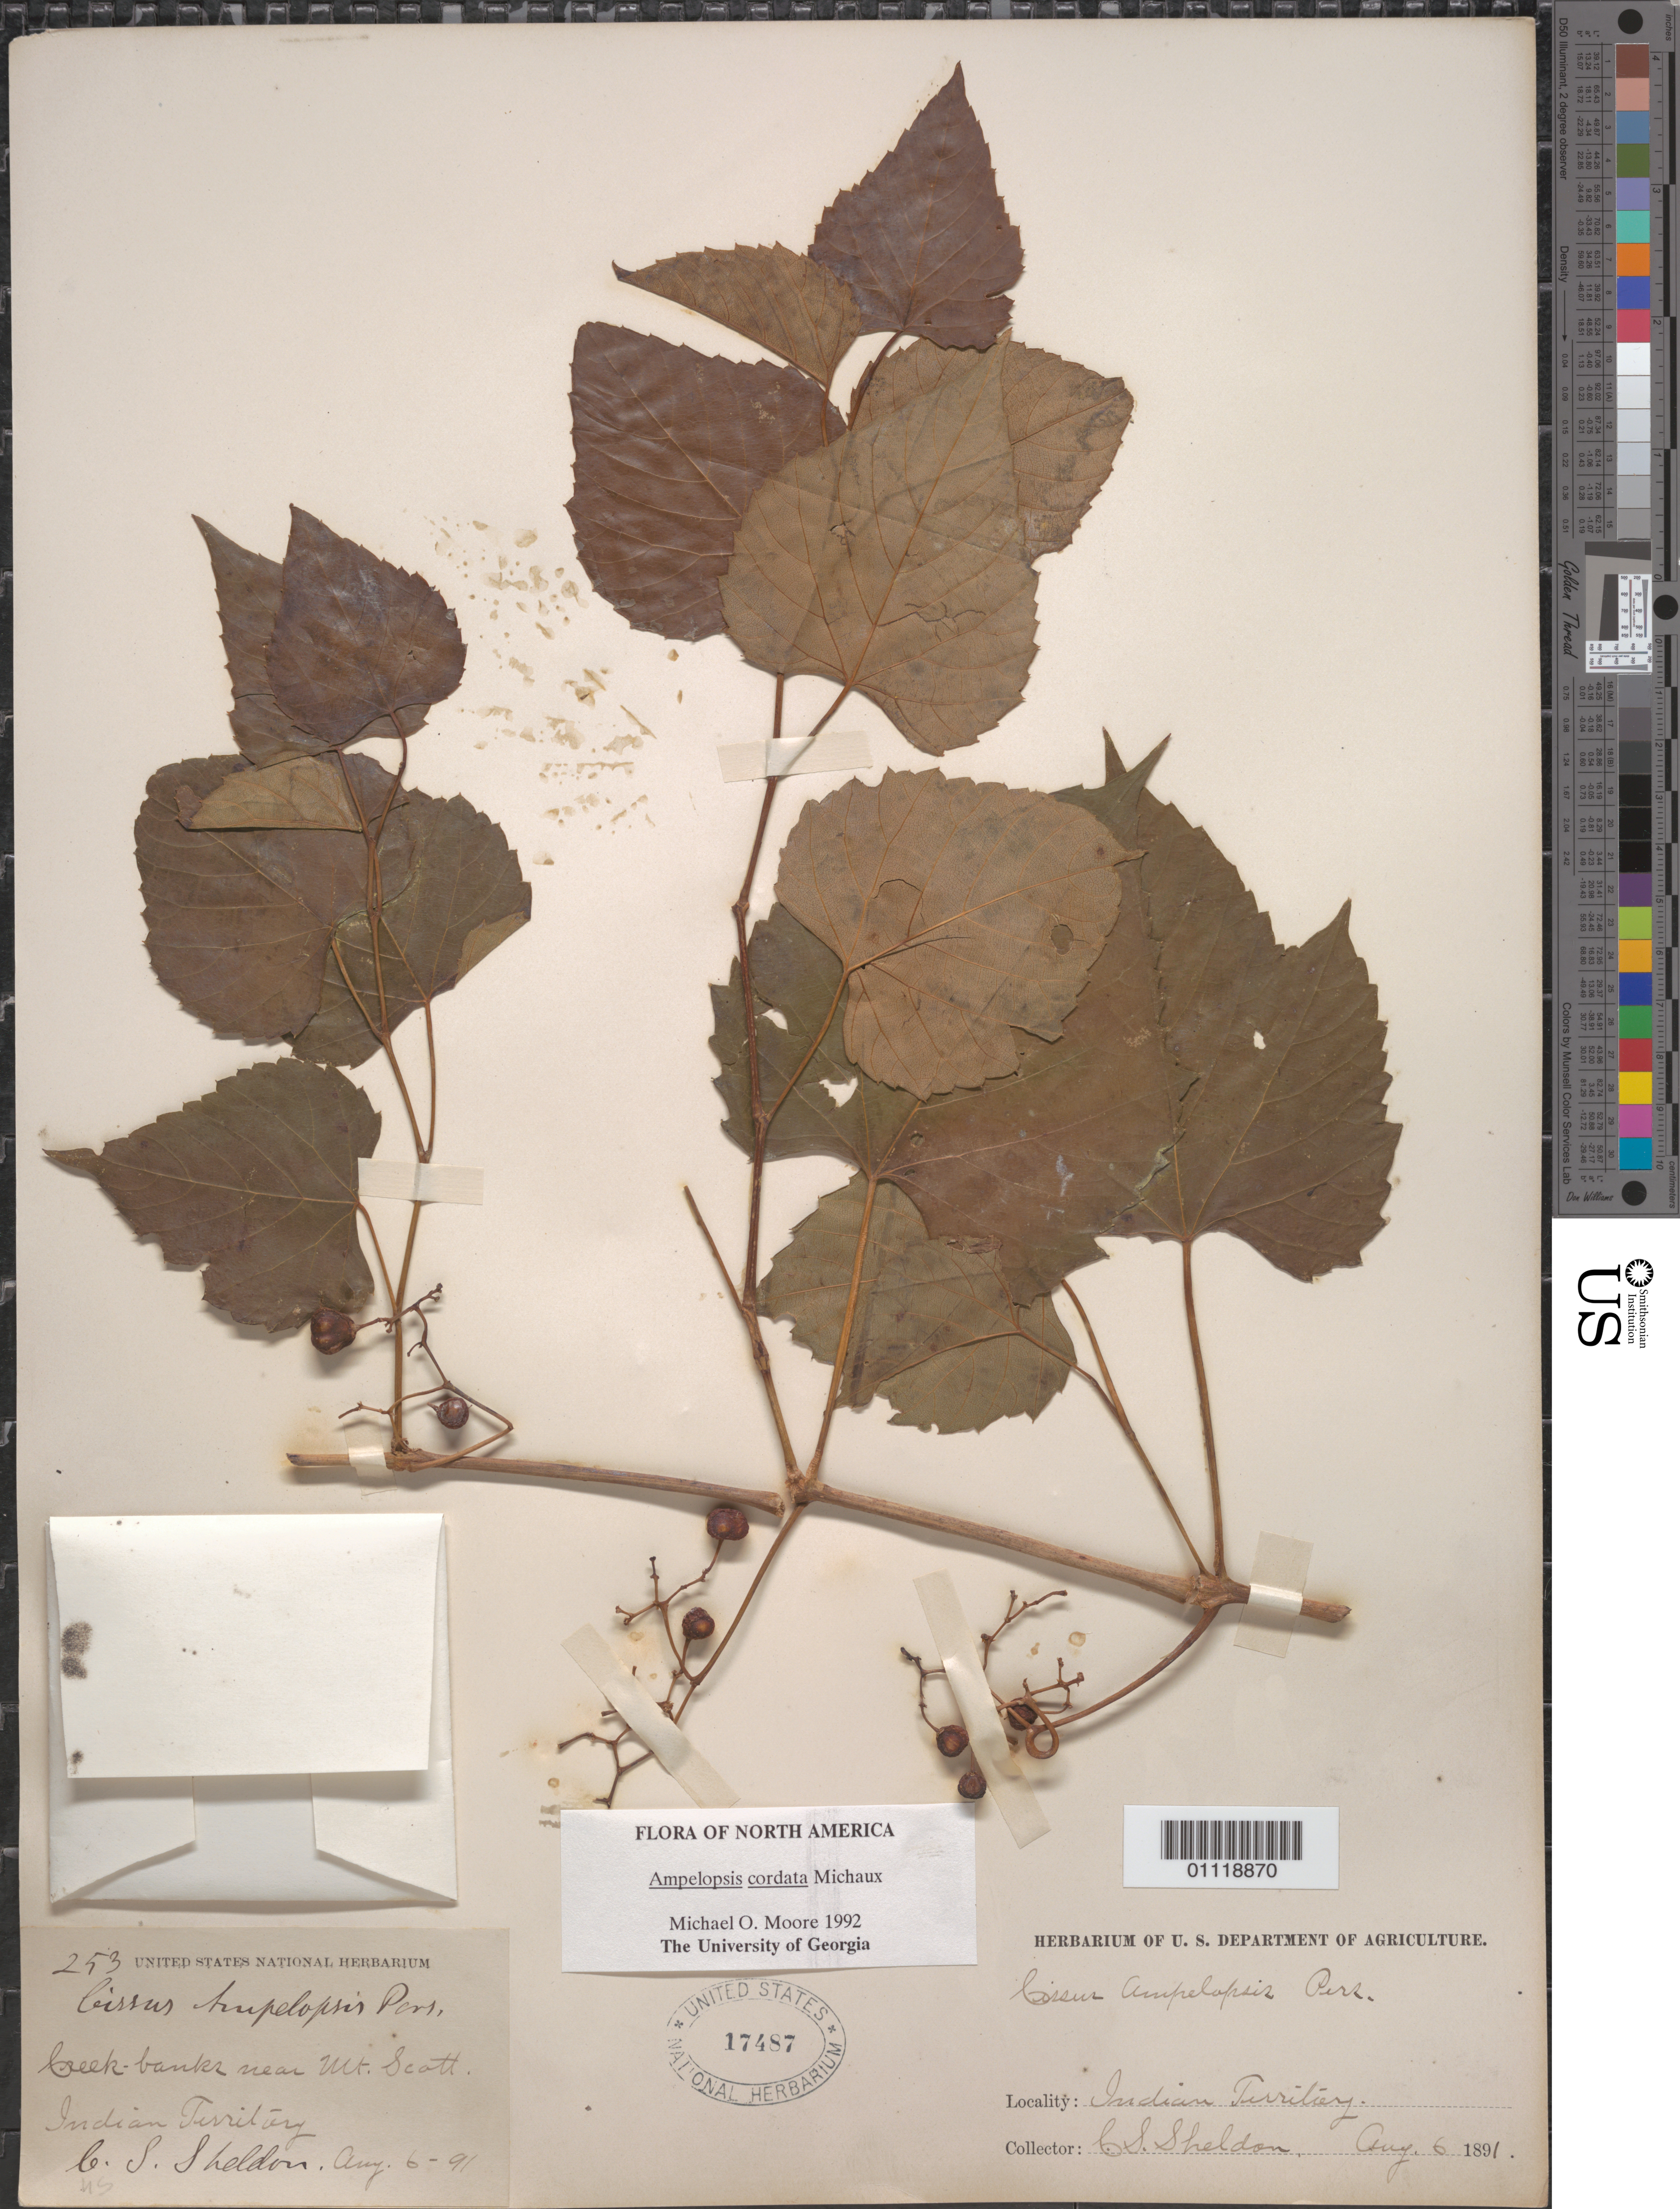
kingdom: Plantae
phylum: Tracheophyta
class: Magnoliopsida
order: Vitales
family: Vitaceae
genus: Ampelopsis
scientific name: Ampelopsis cordata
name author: Michx.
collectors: C. S. Sheldon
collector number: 253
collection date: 1891-08-06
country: United States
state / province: Oklahoma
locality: Near Mt Scott, Indian Territory.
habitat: Creek banks.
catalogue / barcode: US 17487